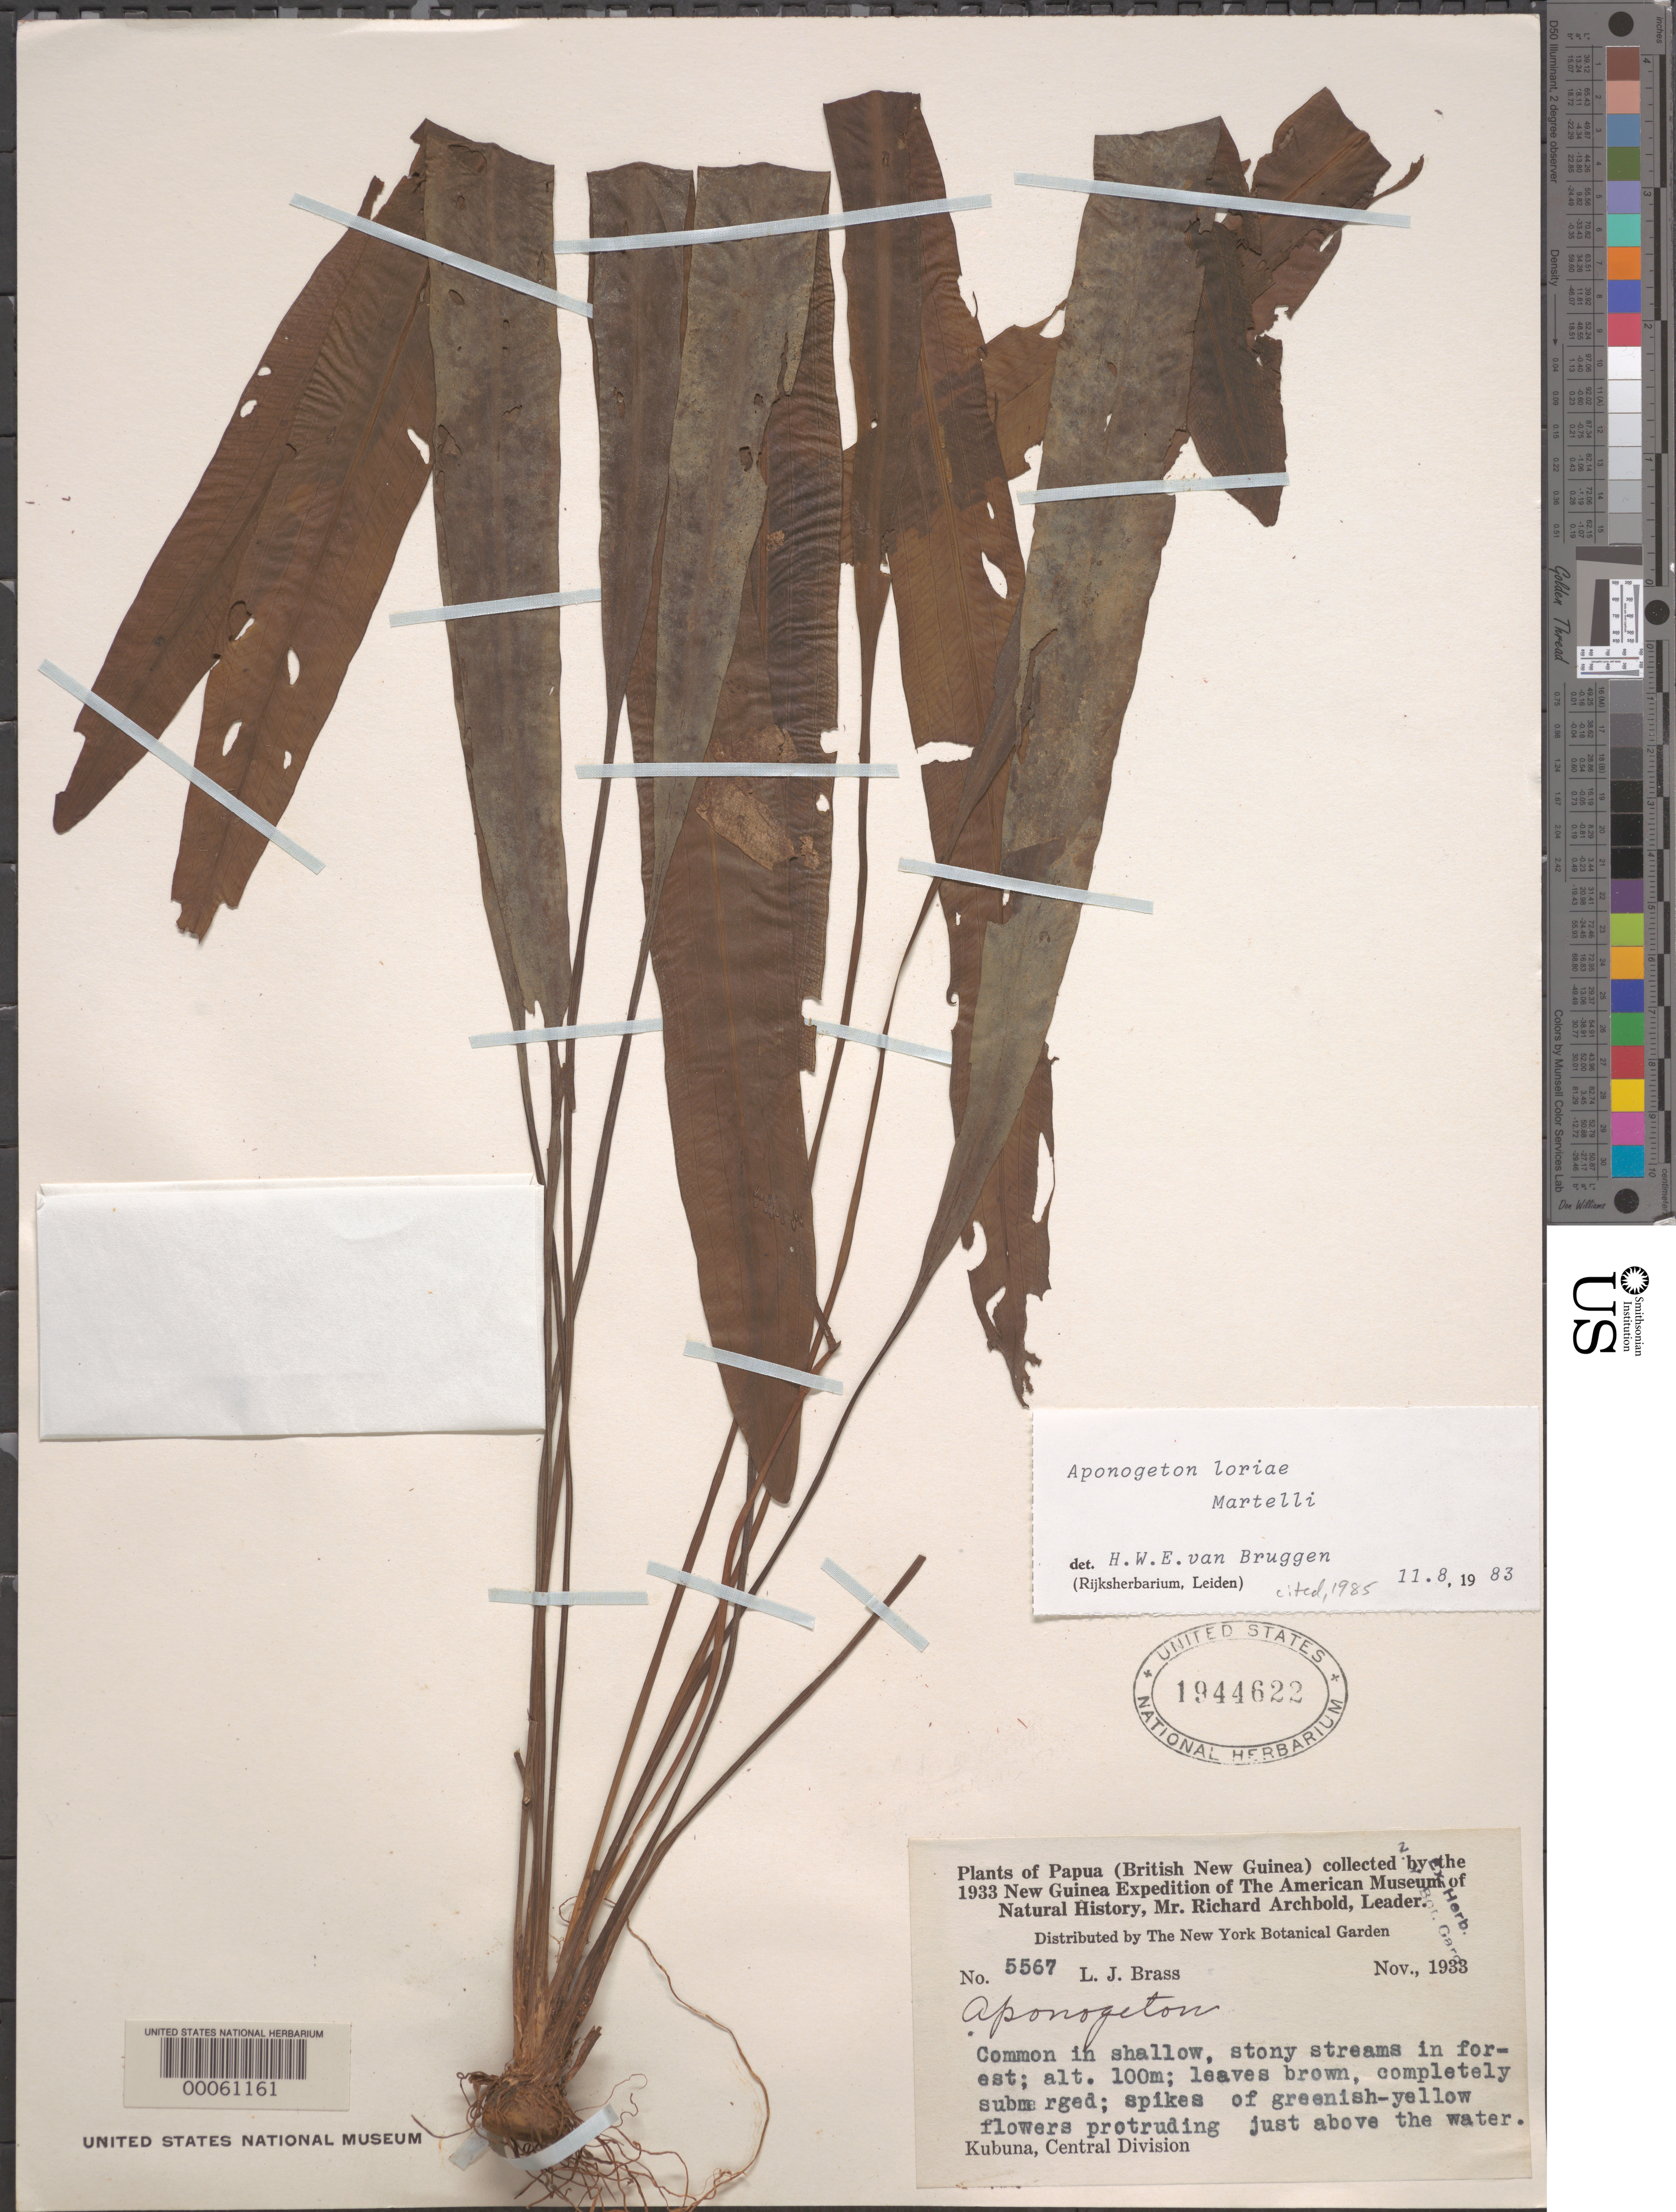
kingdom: Plantae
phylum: Tracheophyta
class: Liliopsida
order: Alismatales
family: Aponogetonaceae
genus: Aponogeton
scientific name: Aponogeton loriae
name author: Martelli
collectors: L. J. Brass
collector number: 5567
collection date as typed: Nov 1933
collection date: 1933-11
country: Papua New Guinea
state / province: Central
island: New Guinea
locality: Kubuna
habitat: In shallow stony streams just above water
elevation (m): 100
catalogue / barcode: US 1944622